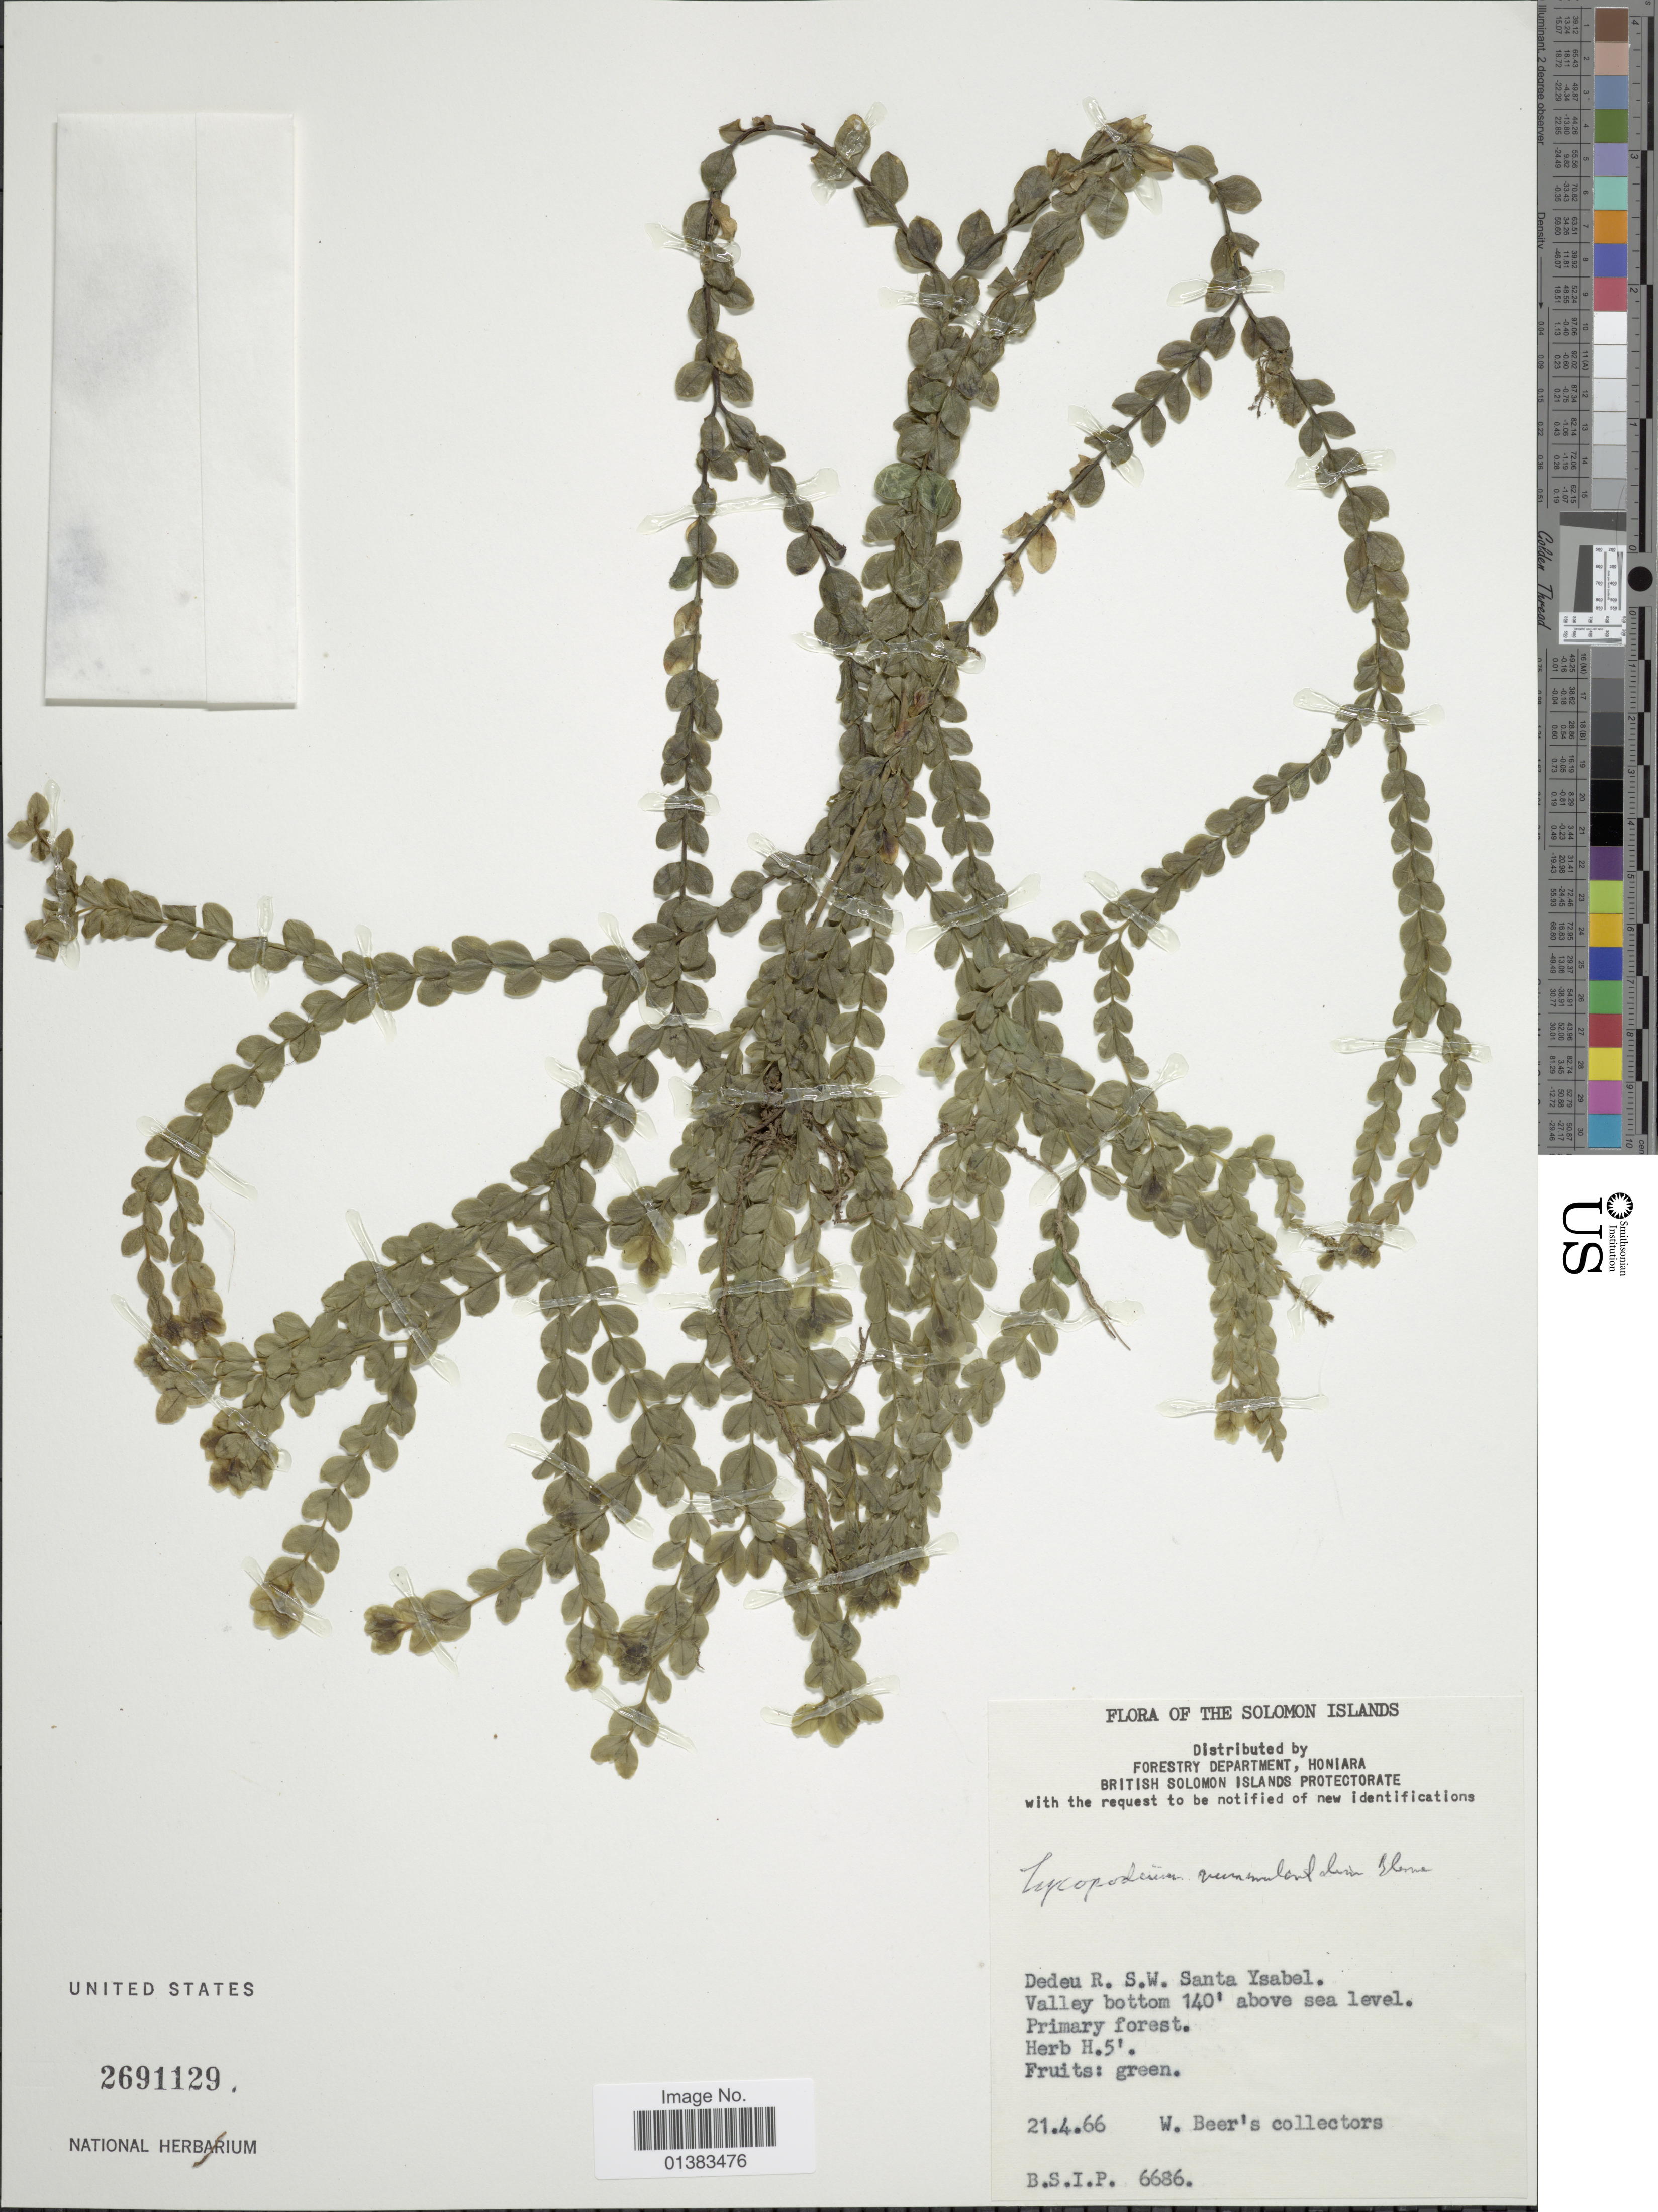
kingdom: Plantae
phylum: Tracheophyta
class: Lycopodiopsida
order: Lycopodiales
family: Lycopodiaceae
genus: Phlegmariurus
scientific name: Phlegmariurus nummulariifolius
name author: (Blume) Ching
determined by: Field, A. R.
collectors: Beer's collectors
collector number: BSIP 6686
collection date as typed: Transcribed d/m/y: 21/4/66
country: Solomon Islands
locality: Dedeu R. S.W. Santa Ysabel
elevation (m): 43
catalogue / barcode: US 2691129